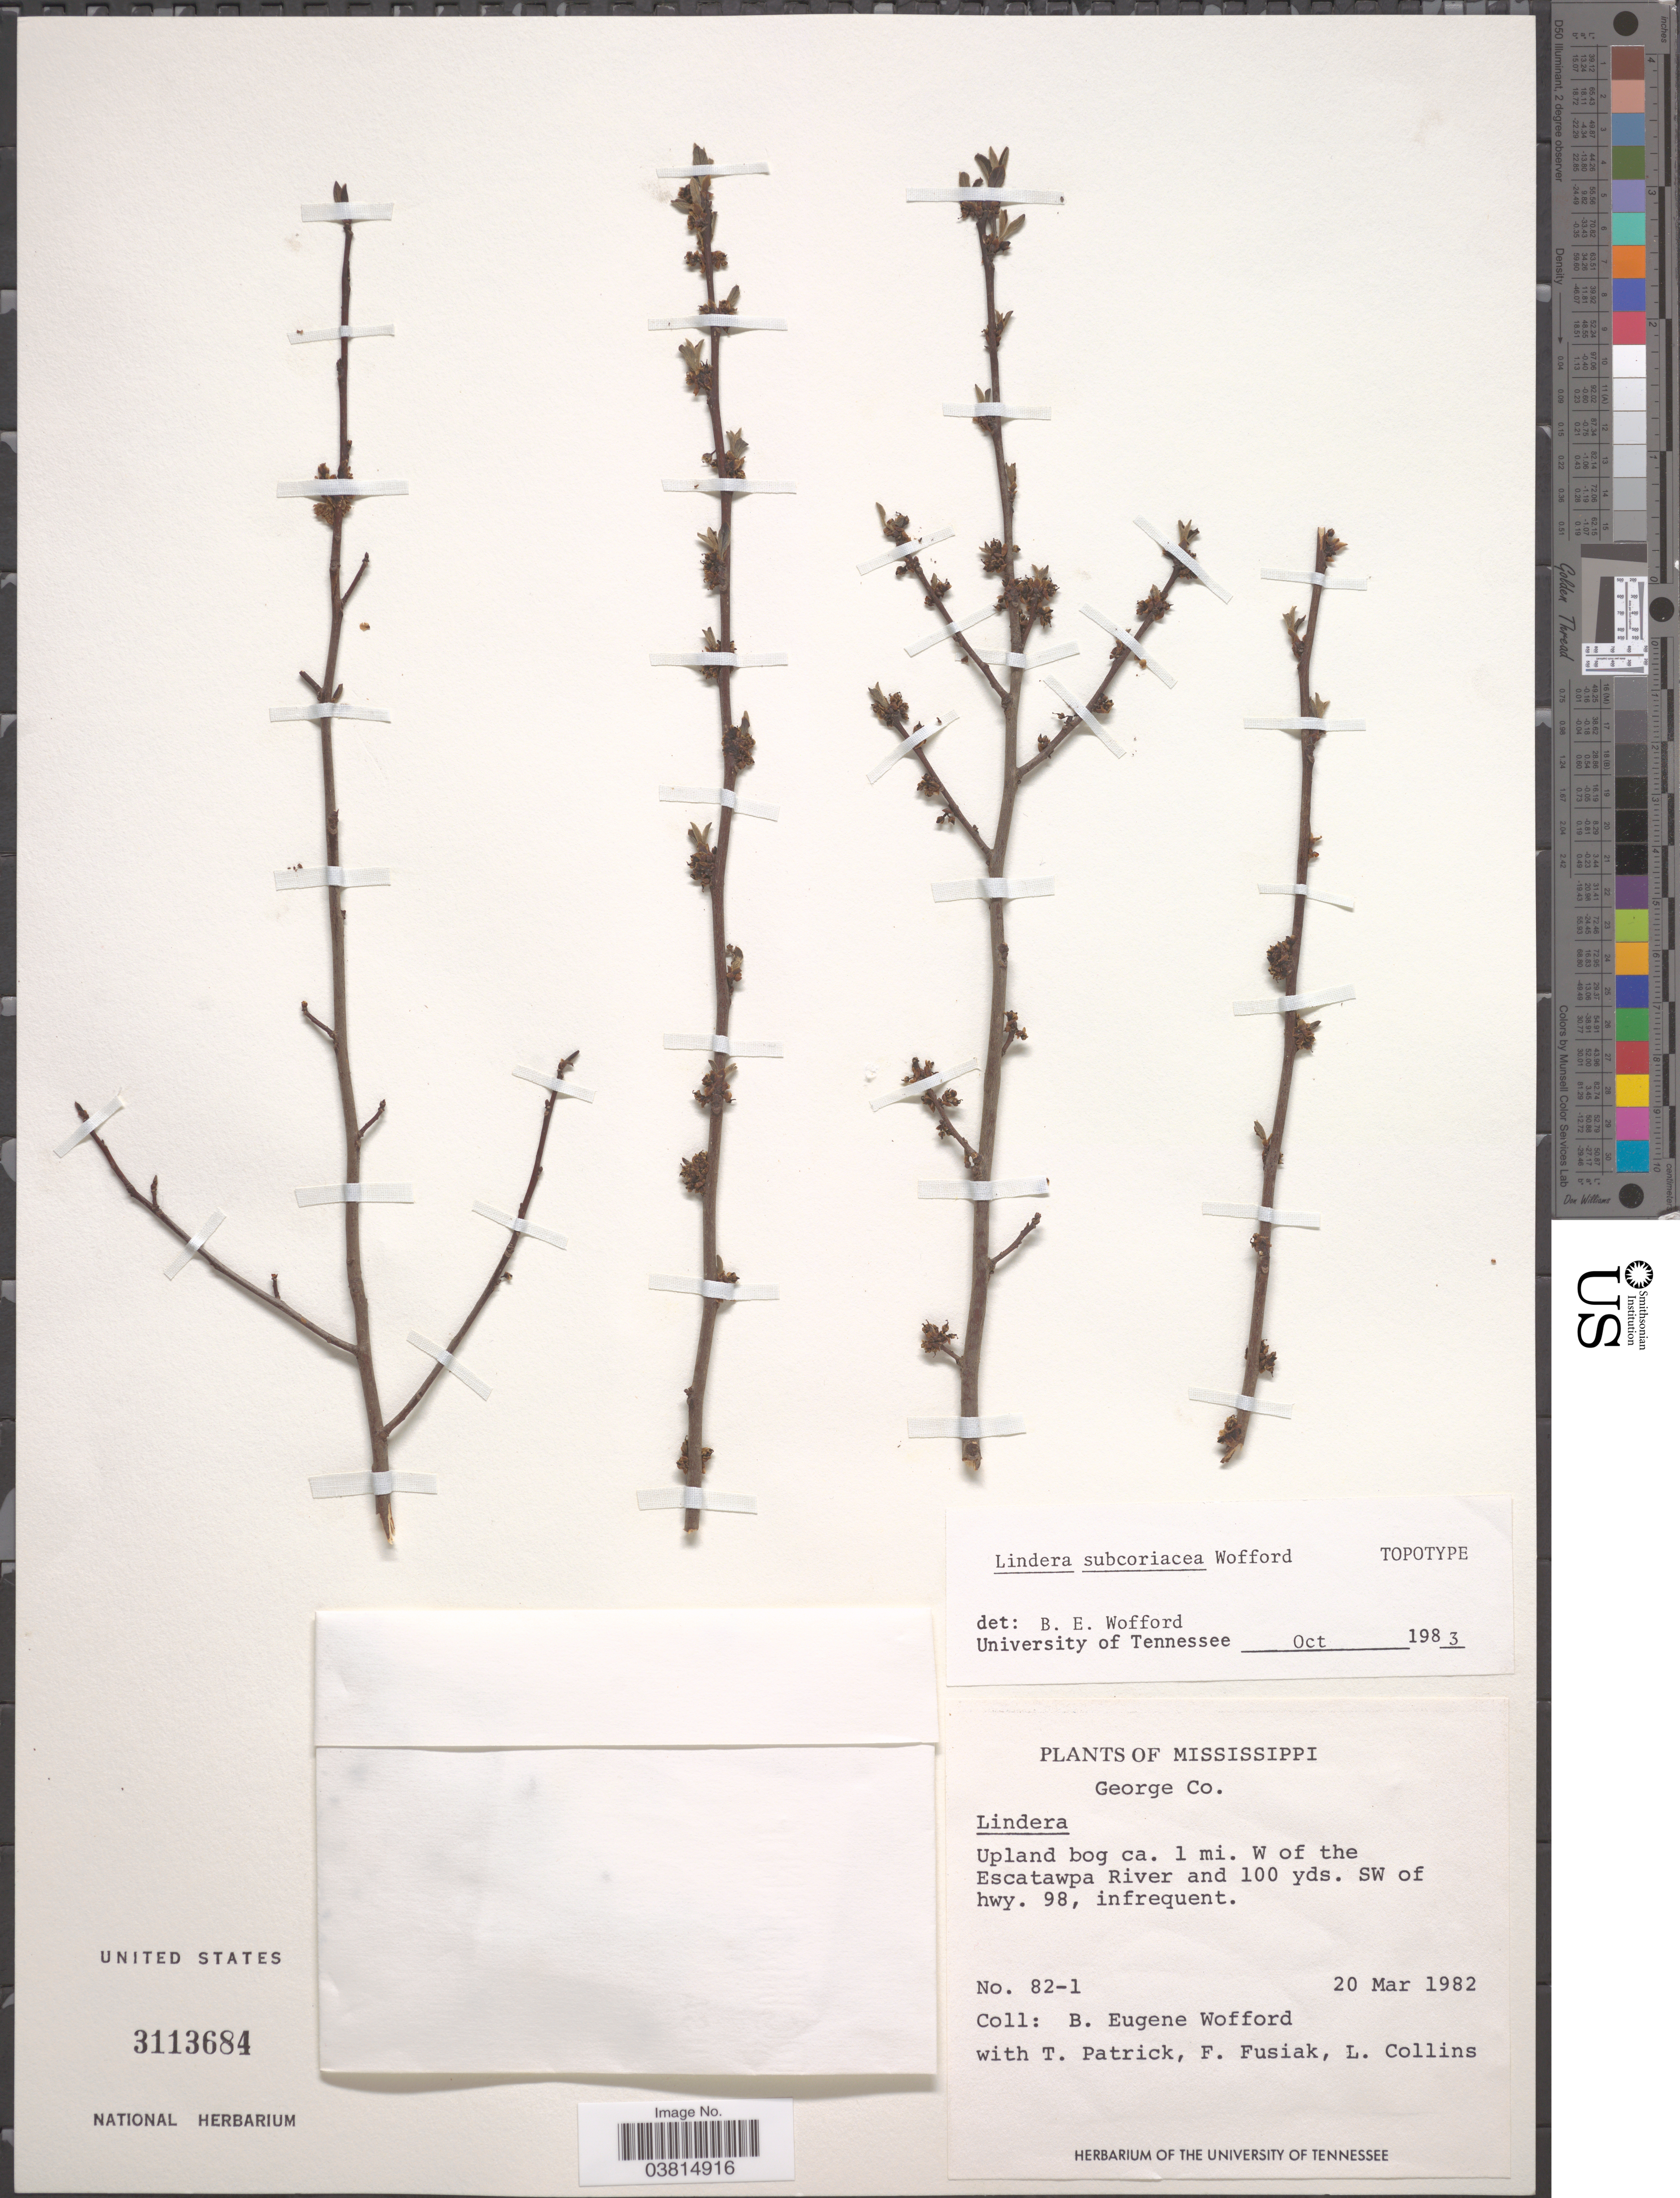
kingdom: Plantae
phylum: Tracheophyta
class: Magnoliopsida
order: Laurales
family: Lauraceae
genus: Lindera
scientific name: Lindera subcoriacea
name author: Wofford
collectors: B. Wofford, T. Patrick, F. Fusiak & L. Collins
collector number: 82-1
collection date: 1982-03-20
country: United States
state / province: Mississippi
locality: George Co. Upland bog ca. 1 mi. W of the Escatawpa River and 100 yds. SW of hwy. 98.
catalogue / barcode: US 3113684